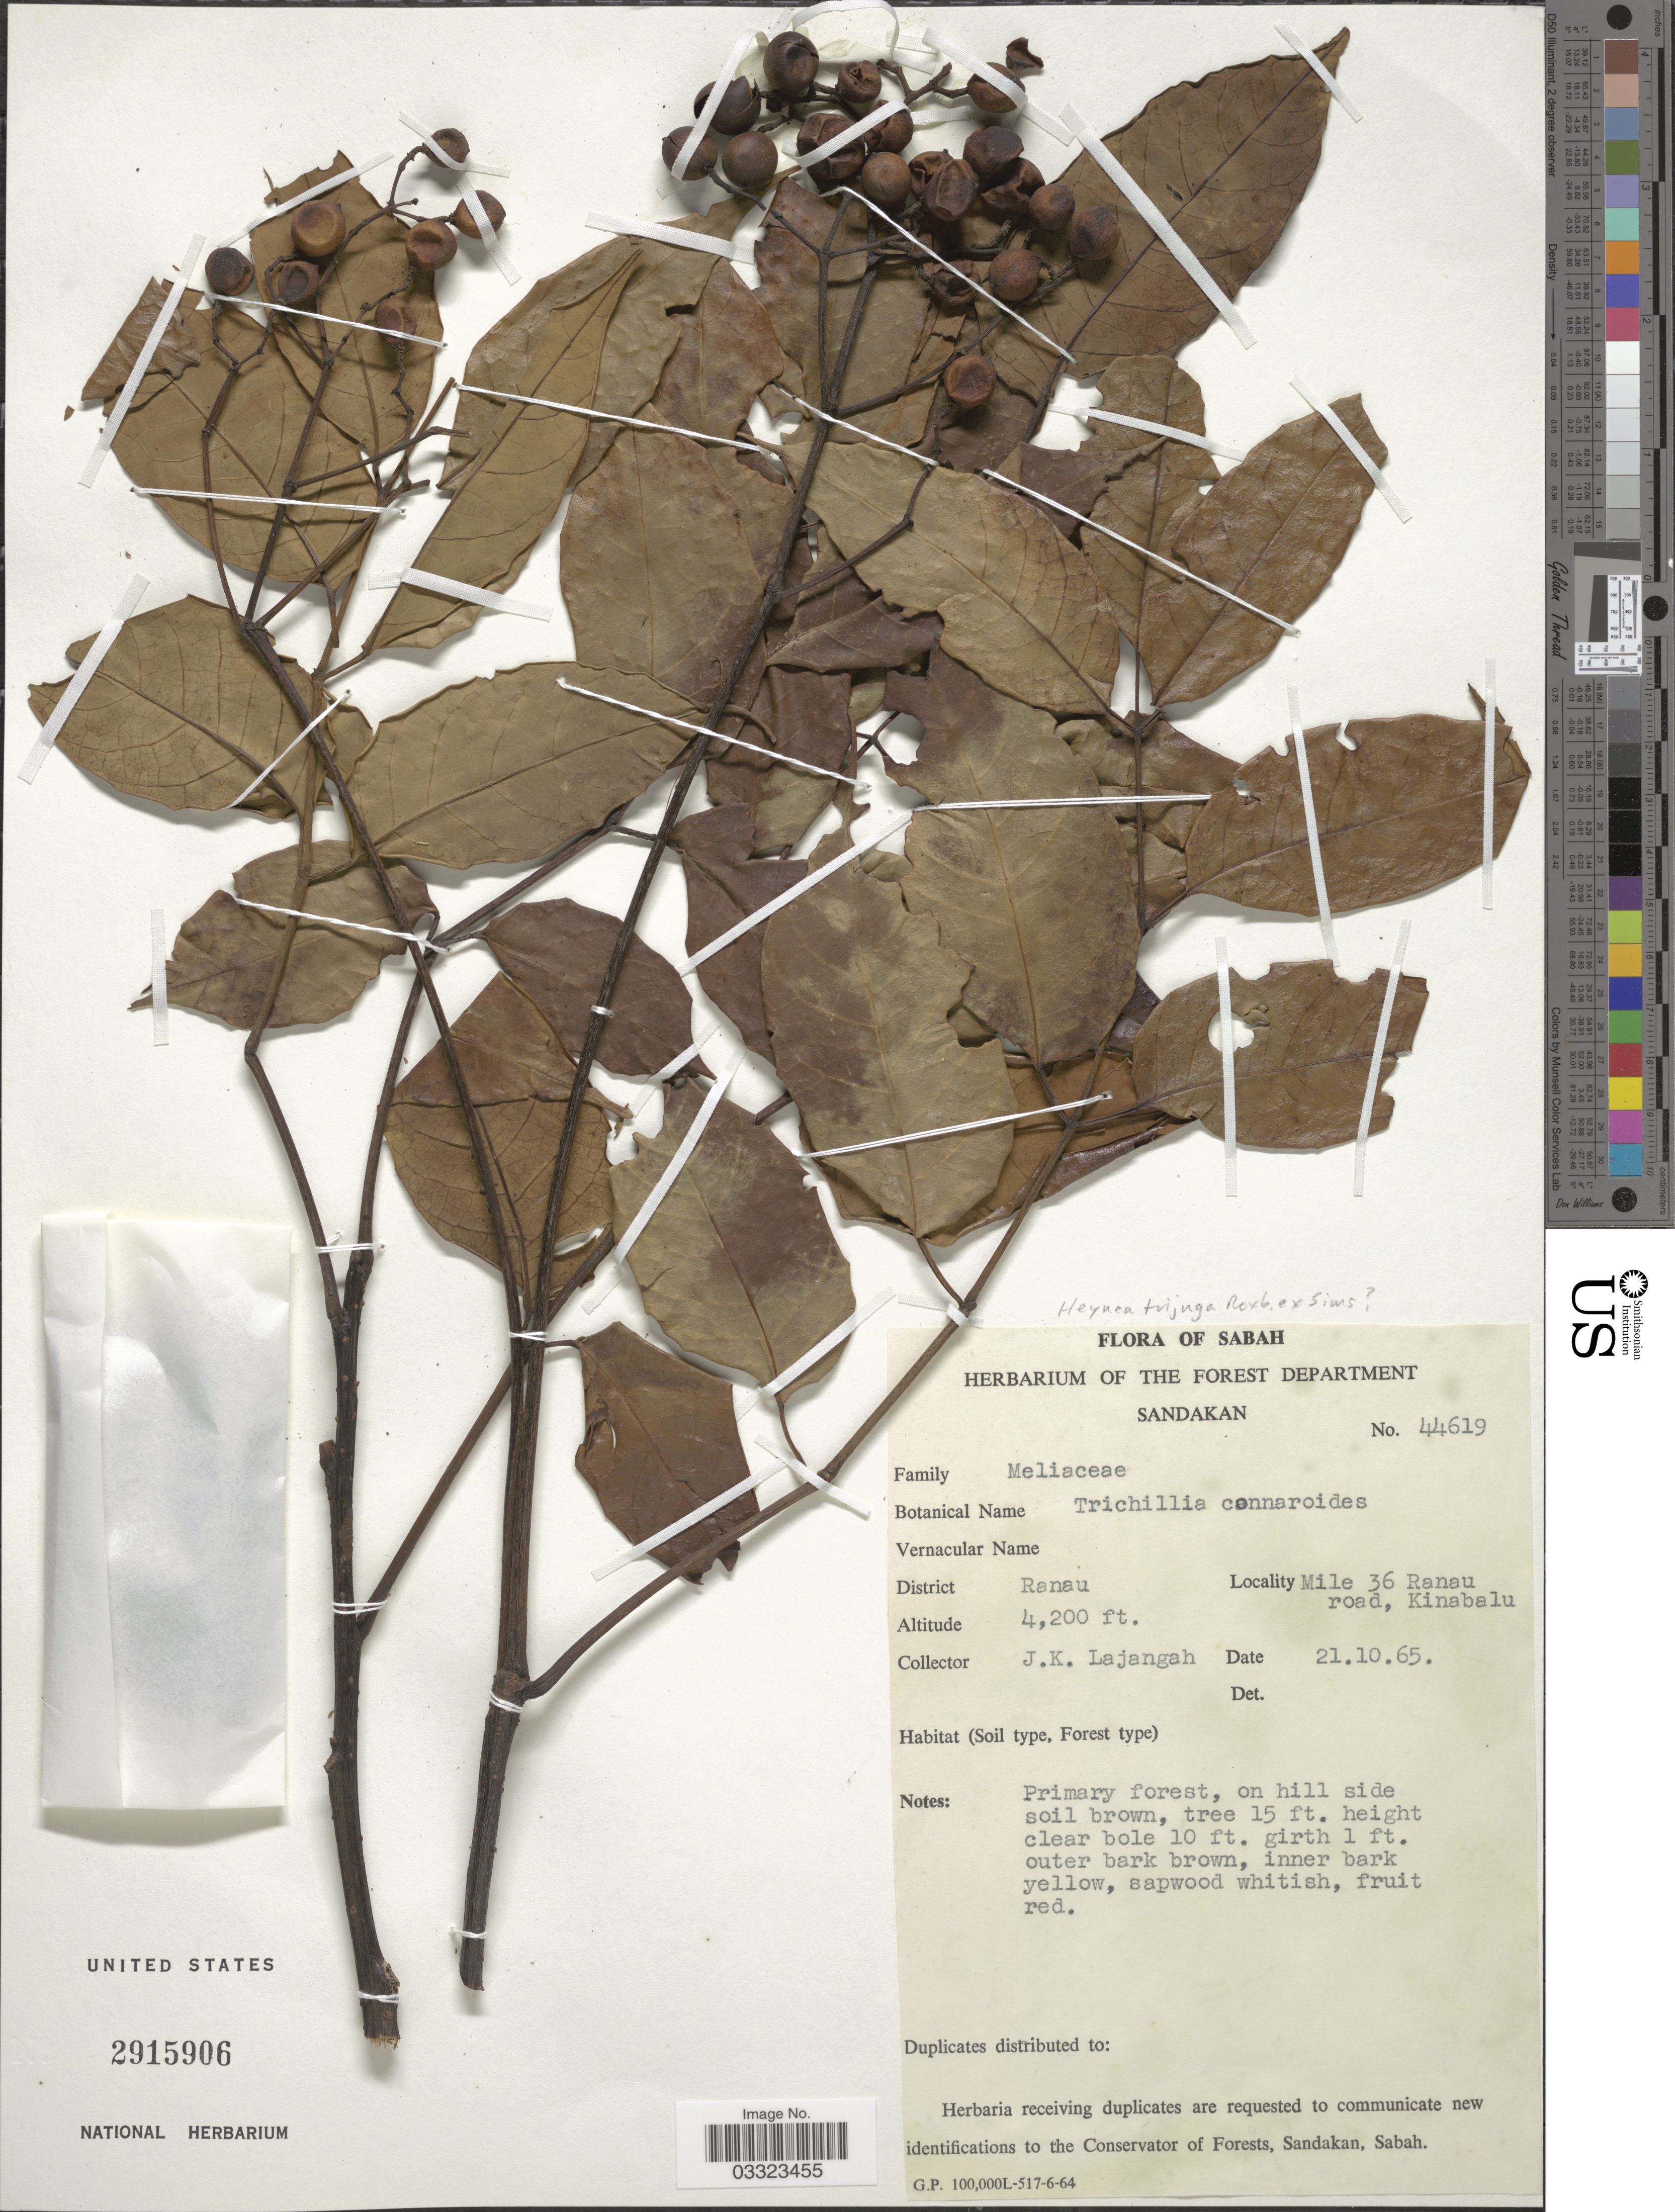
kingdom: Plantae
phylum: Tracheophyta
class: Magnoliopsida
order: Sapindales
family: Meliaceae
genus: Trichilia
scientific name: Trichilia connaroides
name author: (Wight & Arn.) Bentv.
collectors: J.K. Lajangah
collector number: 44619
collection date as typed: Transcribed d/m/y: 21/10/65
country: Malaysia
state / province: Sabah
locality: District Ranau, Mile 36 Ranau road, Kinabalu.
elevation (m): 1280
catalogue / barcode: US 2915906